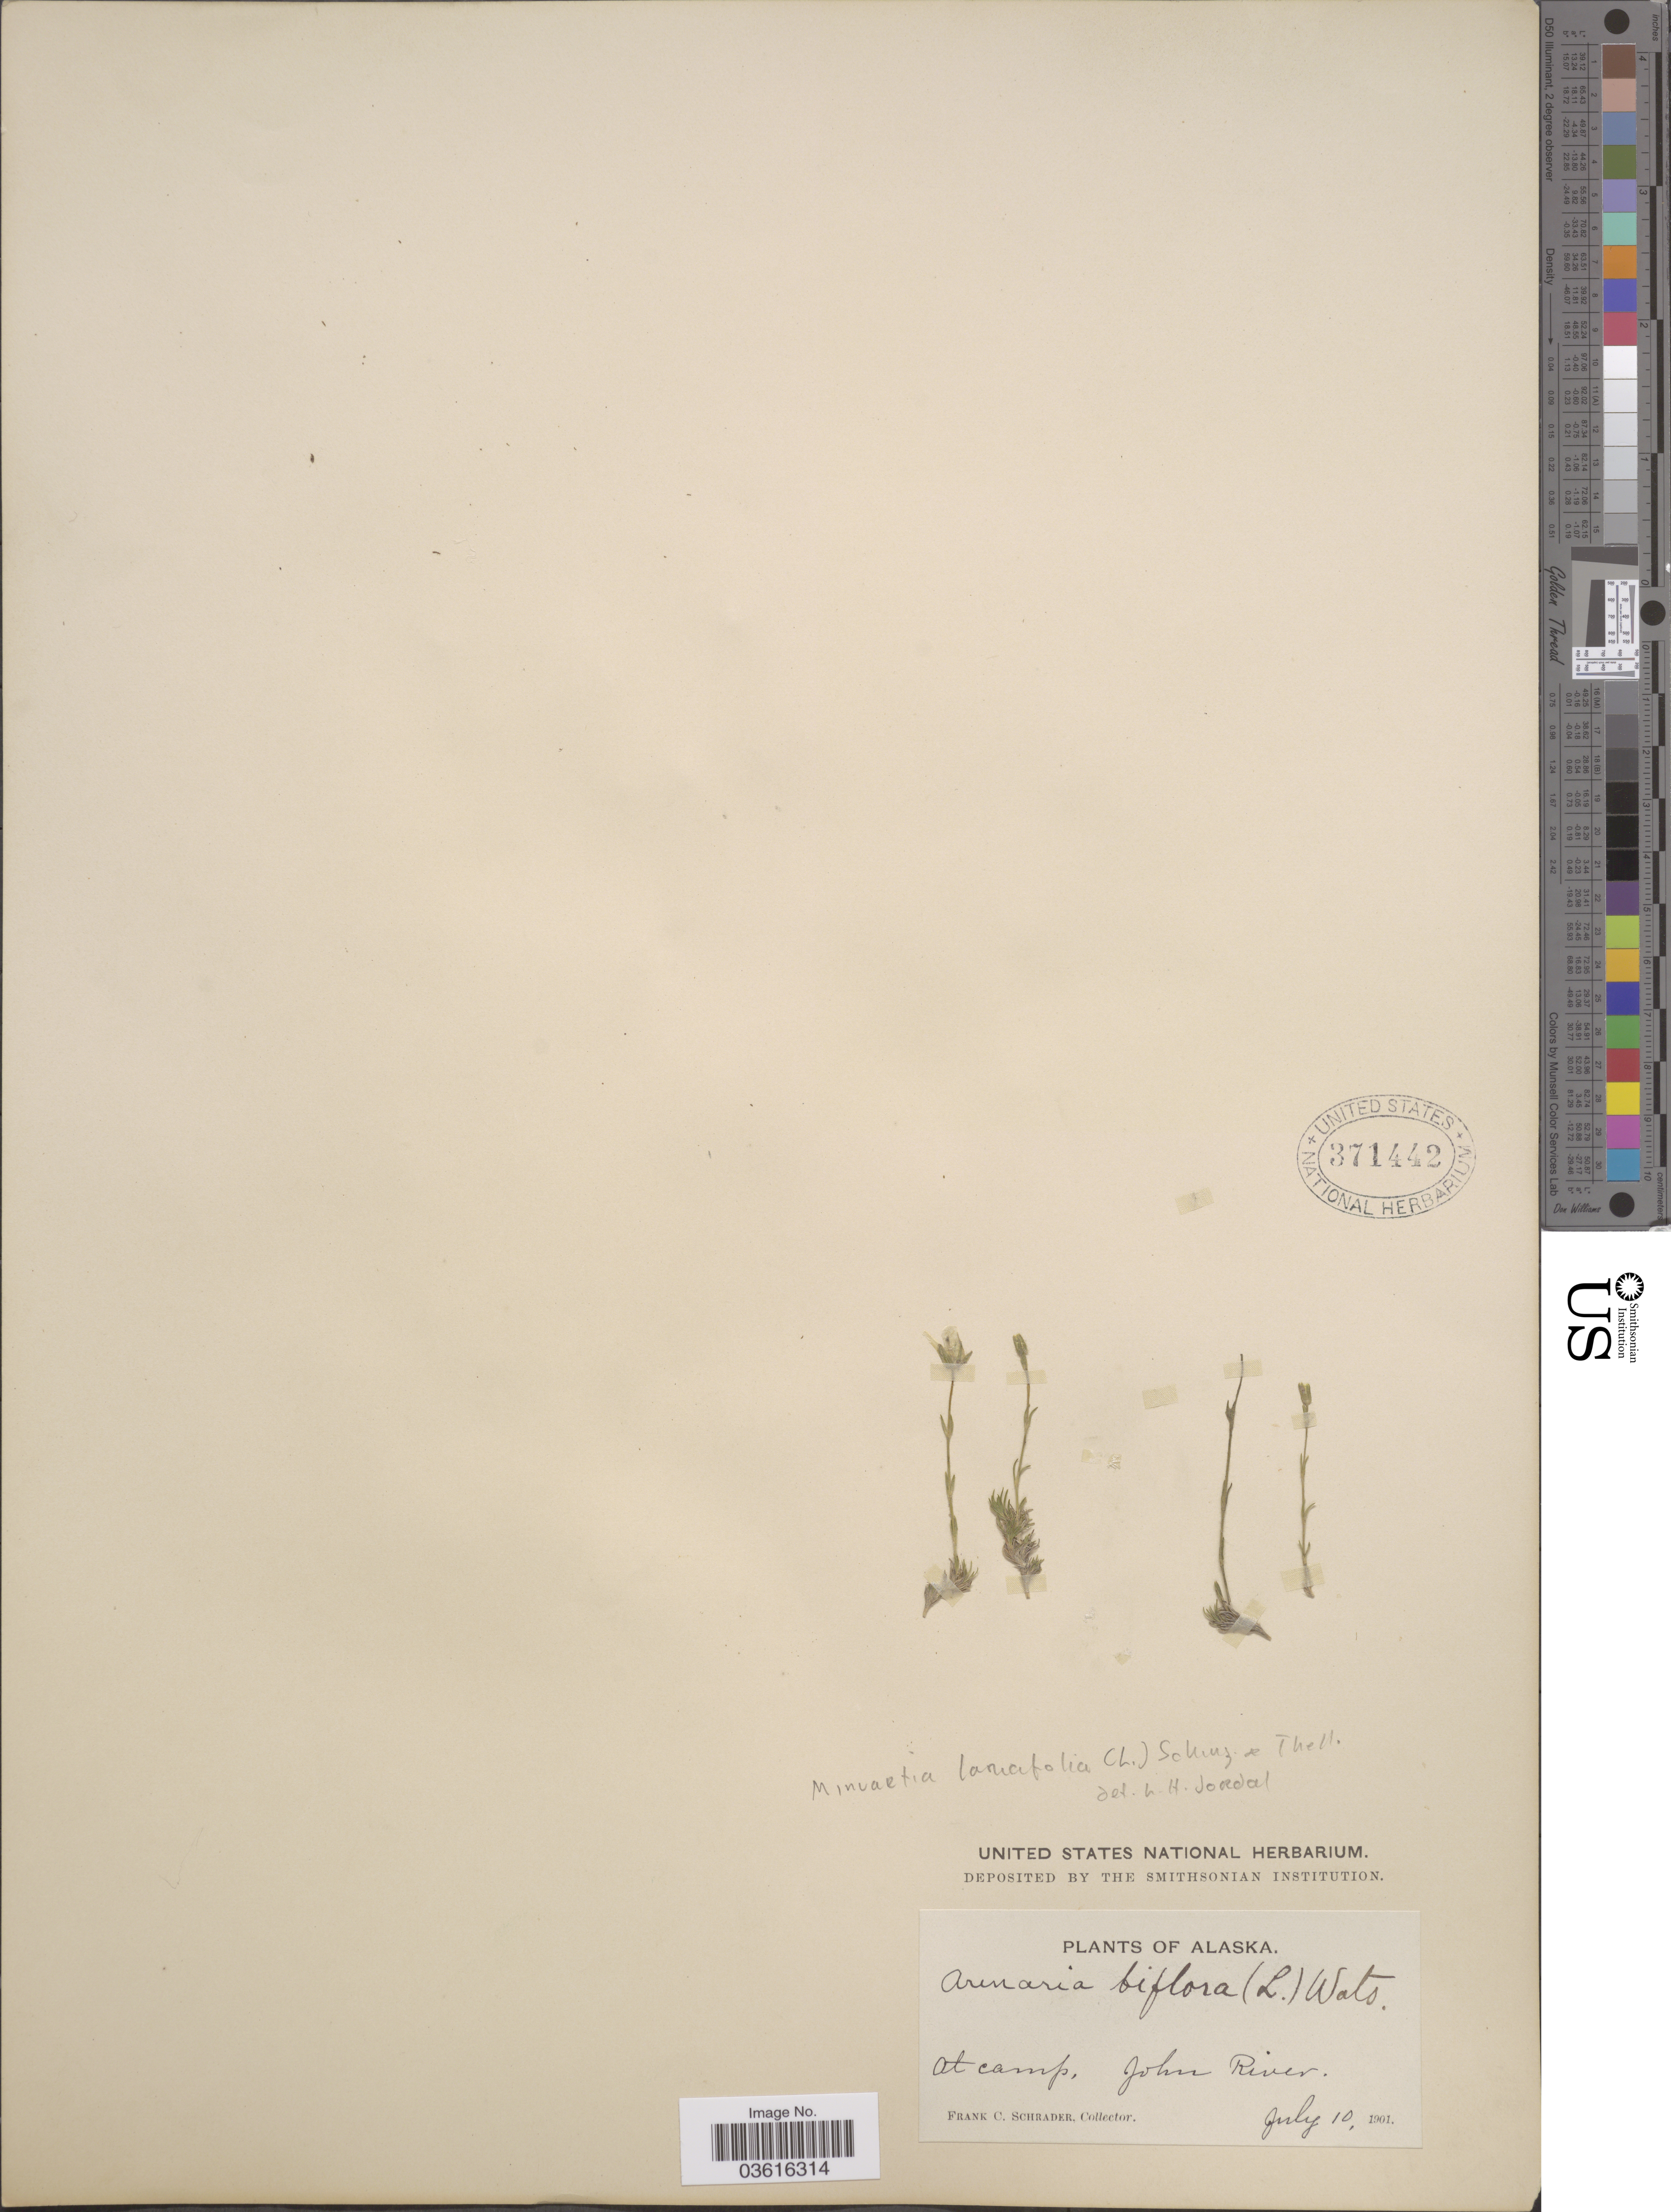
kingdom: Plantae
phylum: Tracheophyta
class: Magnoliopsida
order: Caryophyllales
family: Caryophyllaceae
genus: Cherleria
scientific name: Cherleria yukonensis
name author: (Hultén) A.J. Moore & Dillenb.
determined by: Strong, Mark T., (BOT), Smithsonian Institution - National Museum of Natural History (UNITED STATES)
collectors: F. C. Schrader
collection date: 1901-07-10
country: United States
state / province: Alaska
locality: At camp, John River.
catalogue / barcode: US 371442